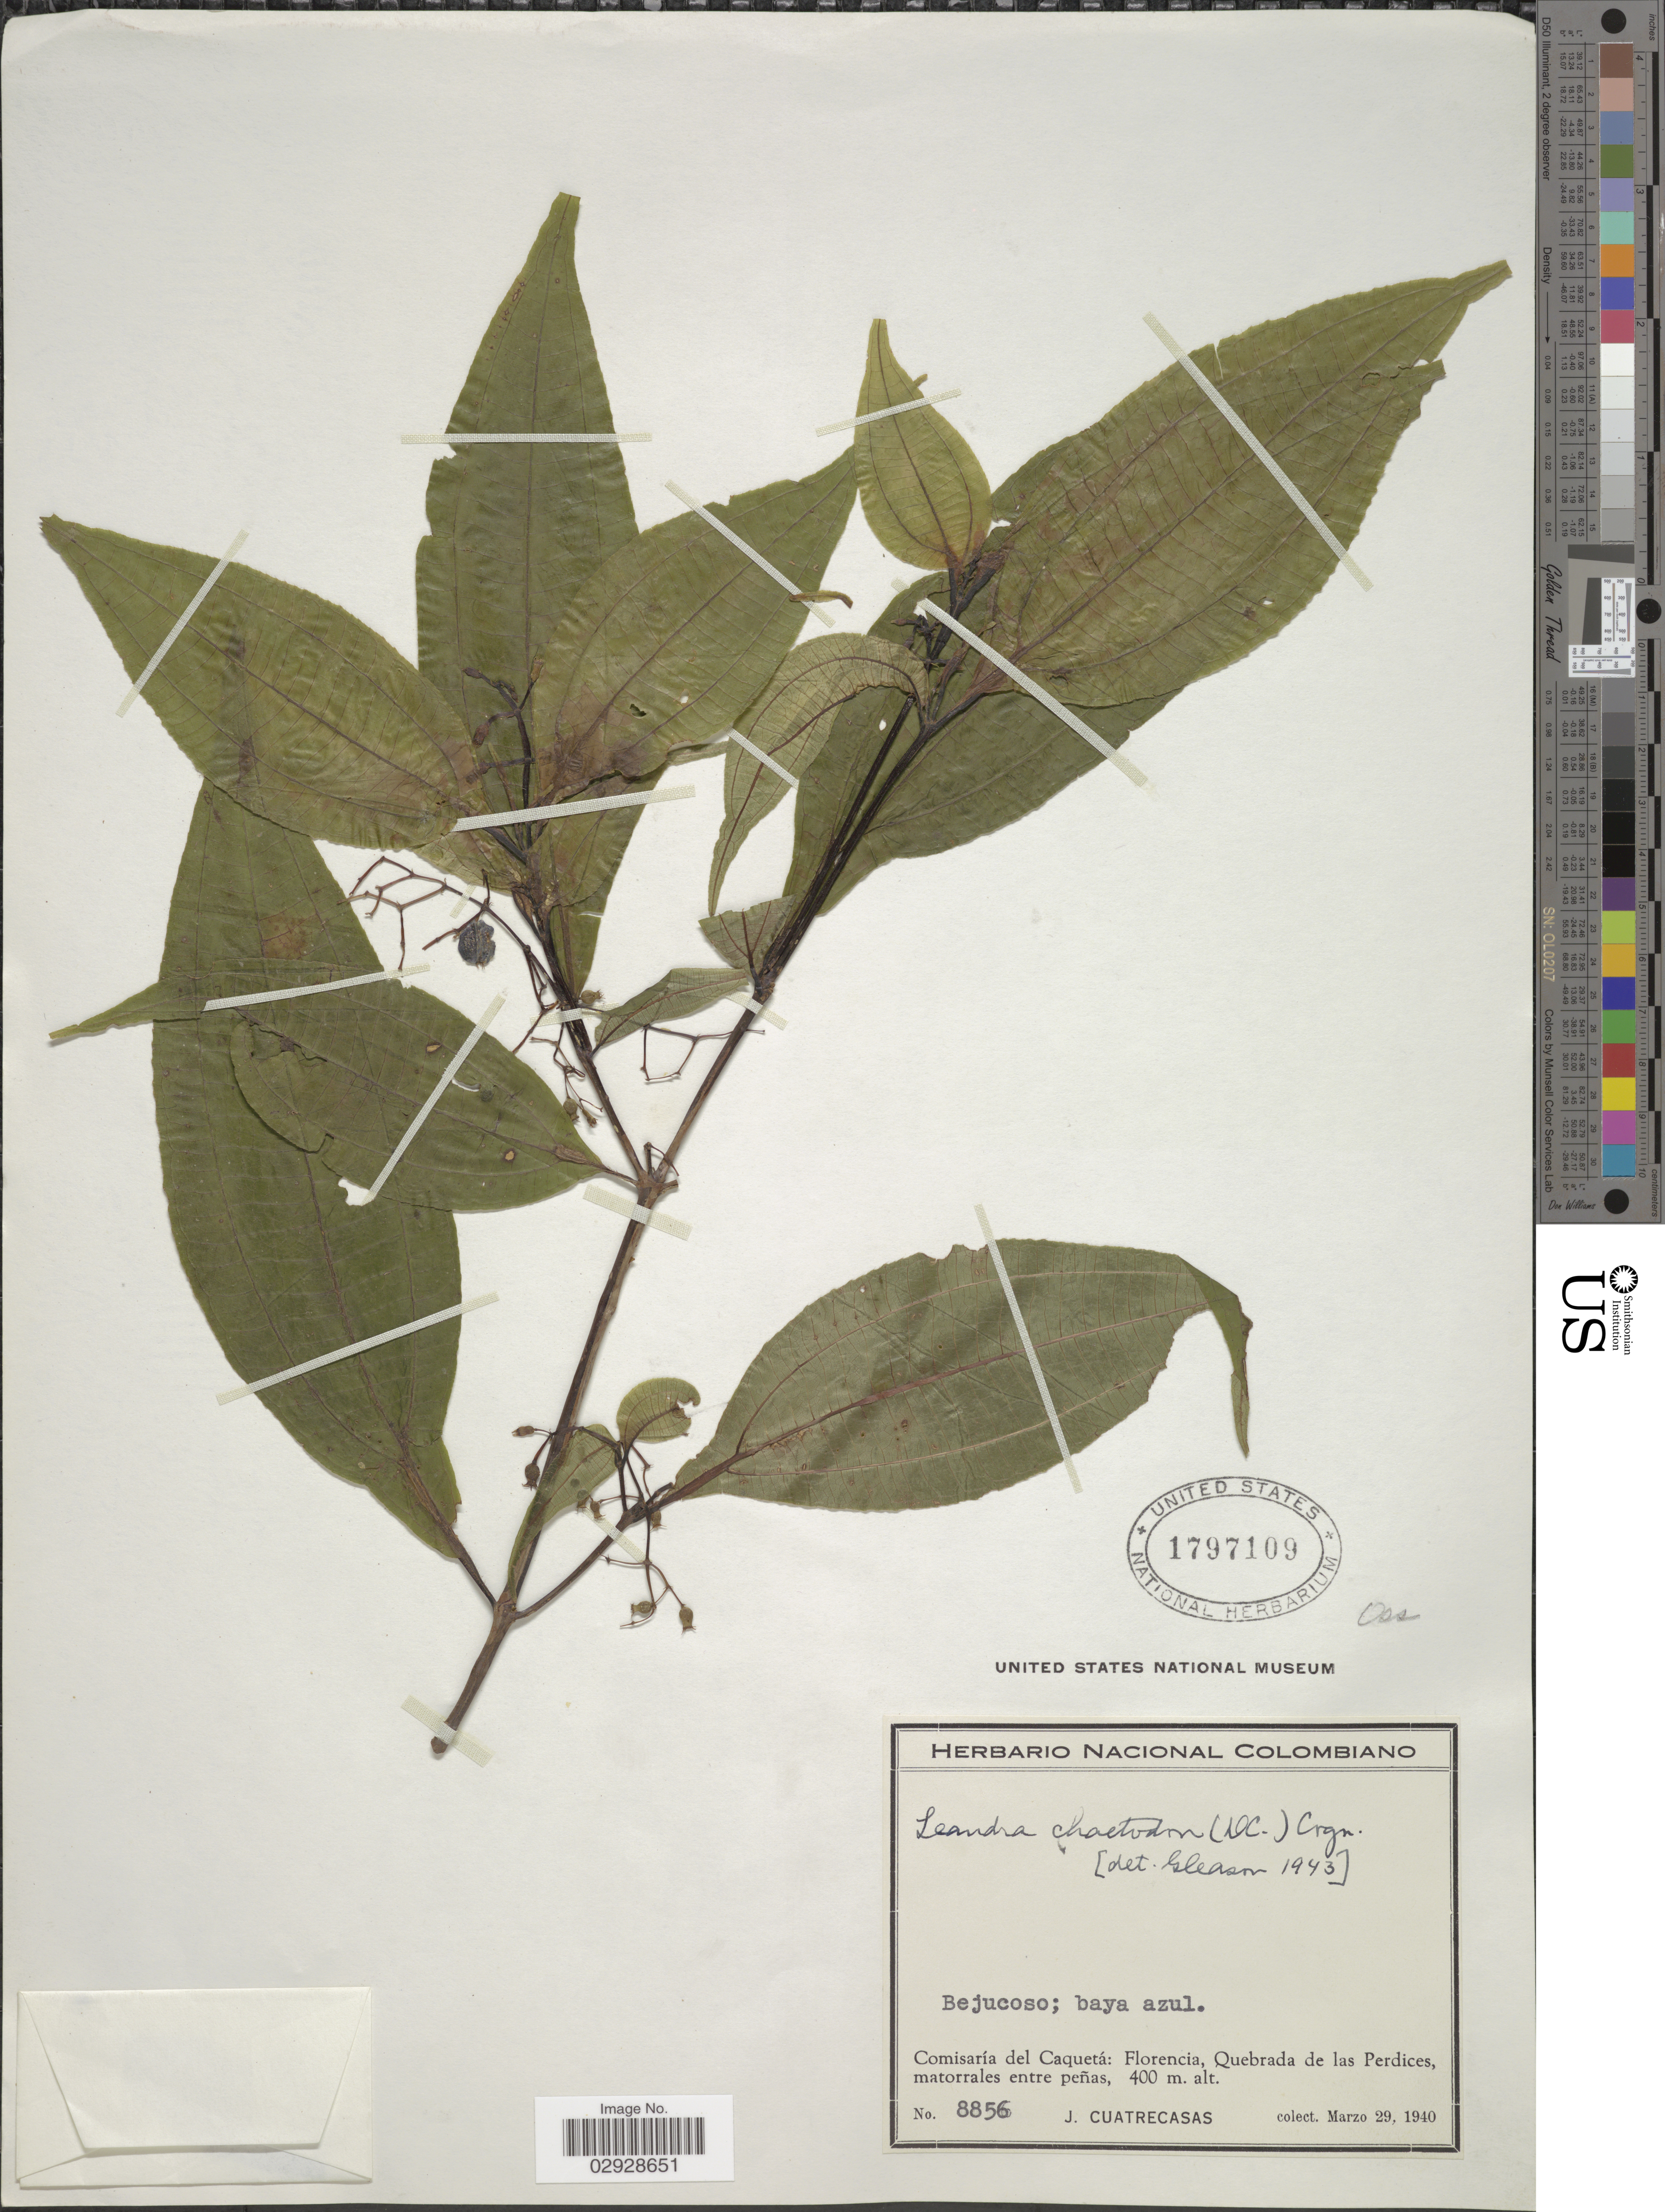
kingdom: Plantae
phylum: Tracheophyta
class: Magnoliopsida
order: Myrtales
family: Melastomataceae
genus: Leandra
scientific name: Leandra chaetodon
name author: (DC.) Cogn.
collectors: J. Cuatrecasas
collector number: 8856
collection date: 1940-03-29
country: Colombia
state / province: Caquetá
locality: Comisaría del Caquetá: Florencia, Quebrada de las Perdices, matorrales entre peñas.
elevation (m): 400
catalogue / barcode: US 1797109